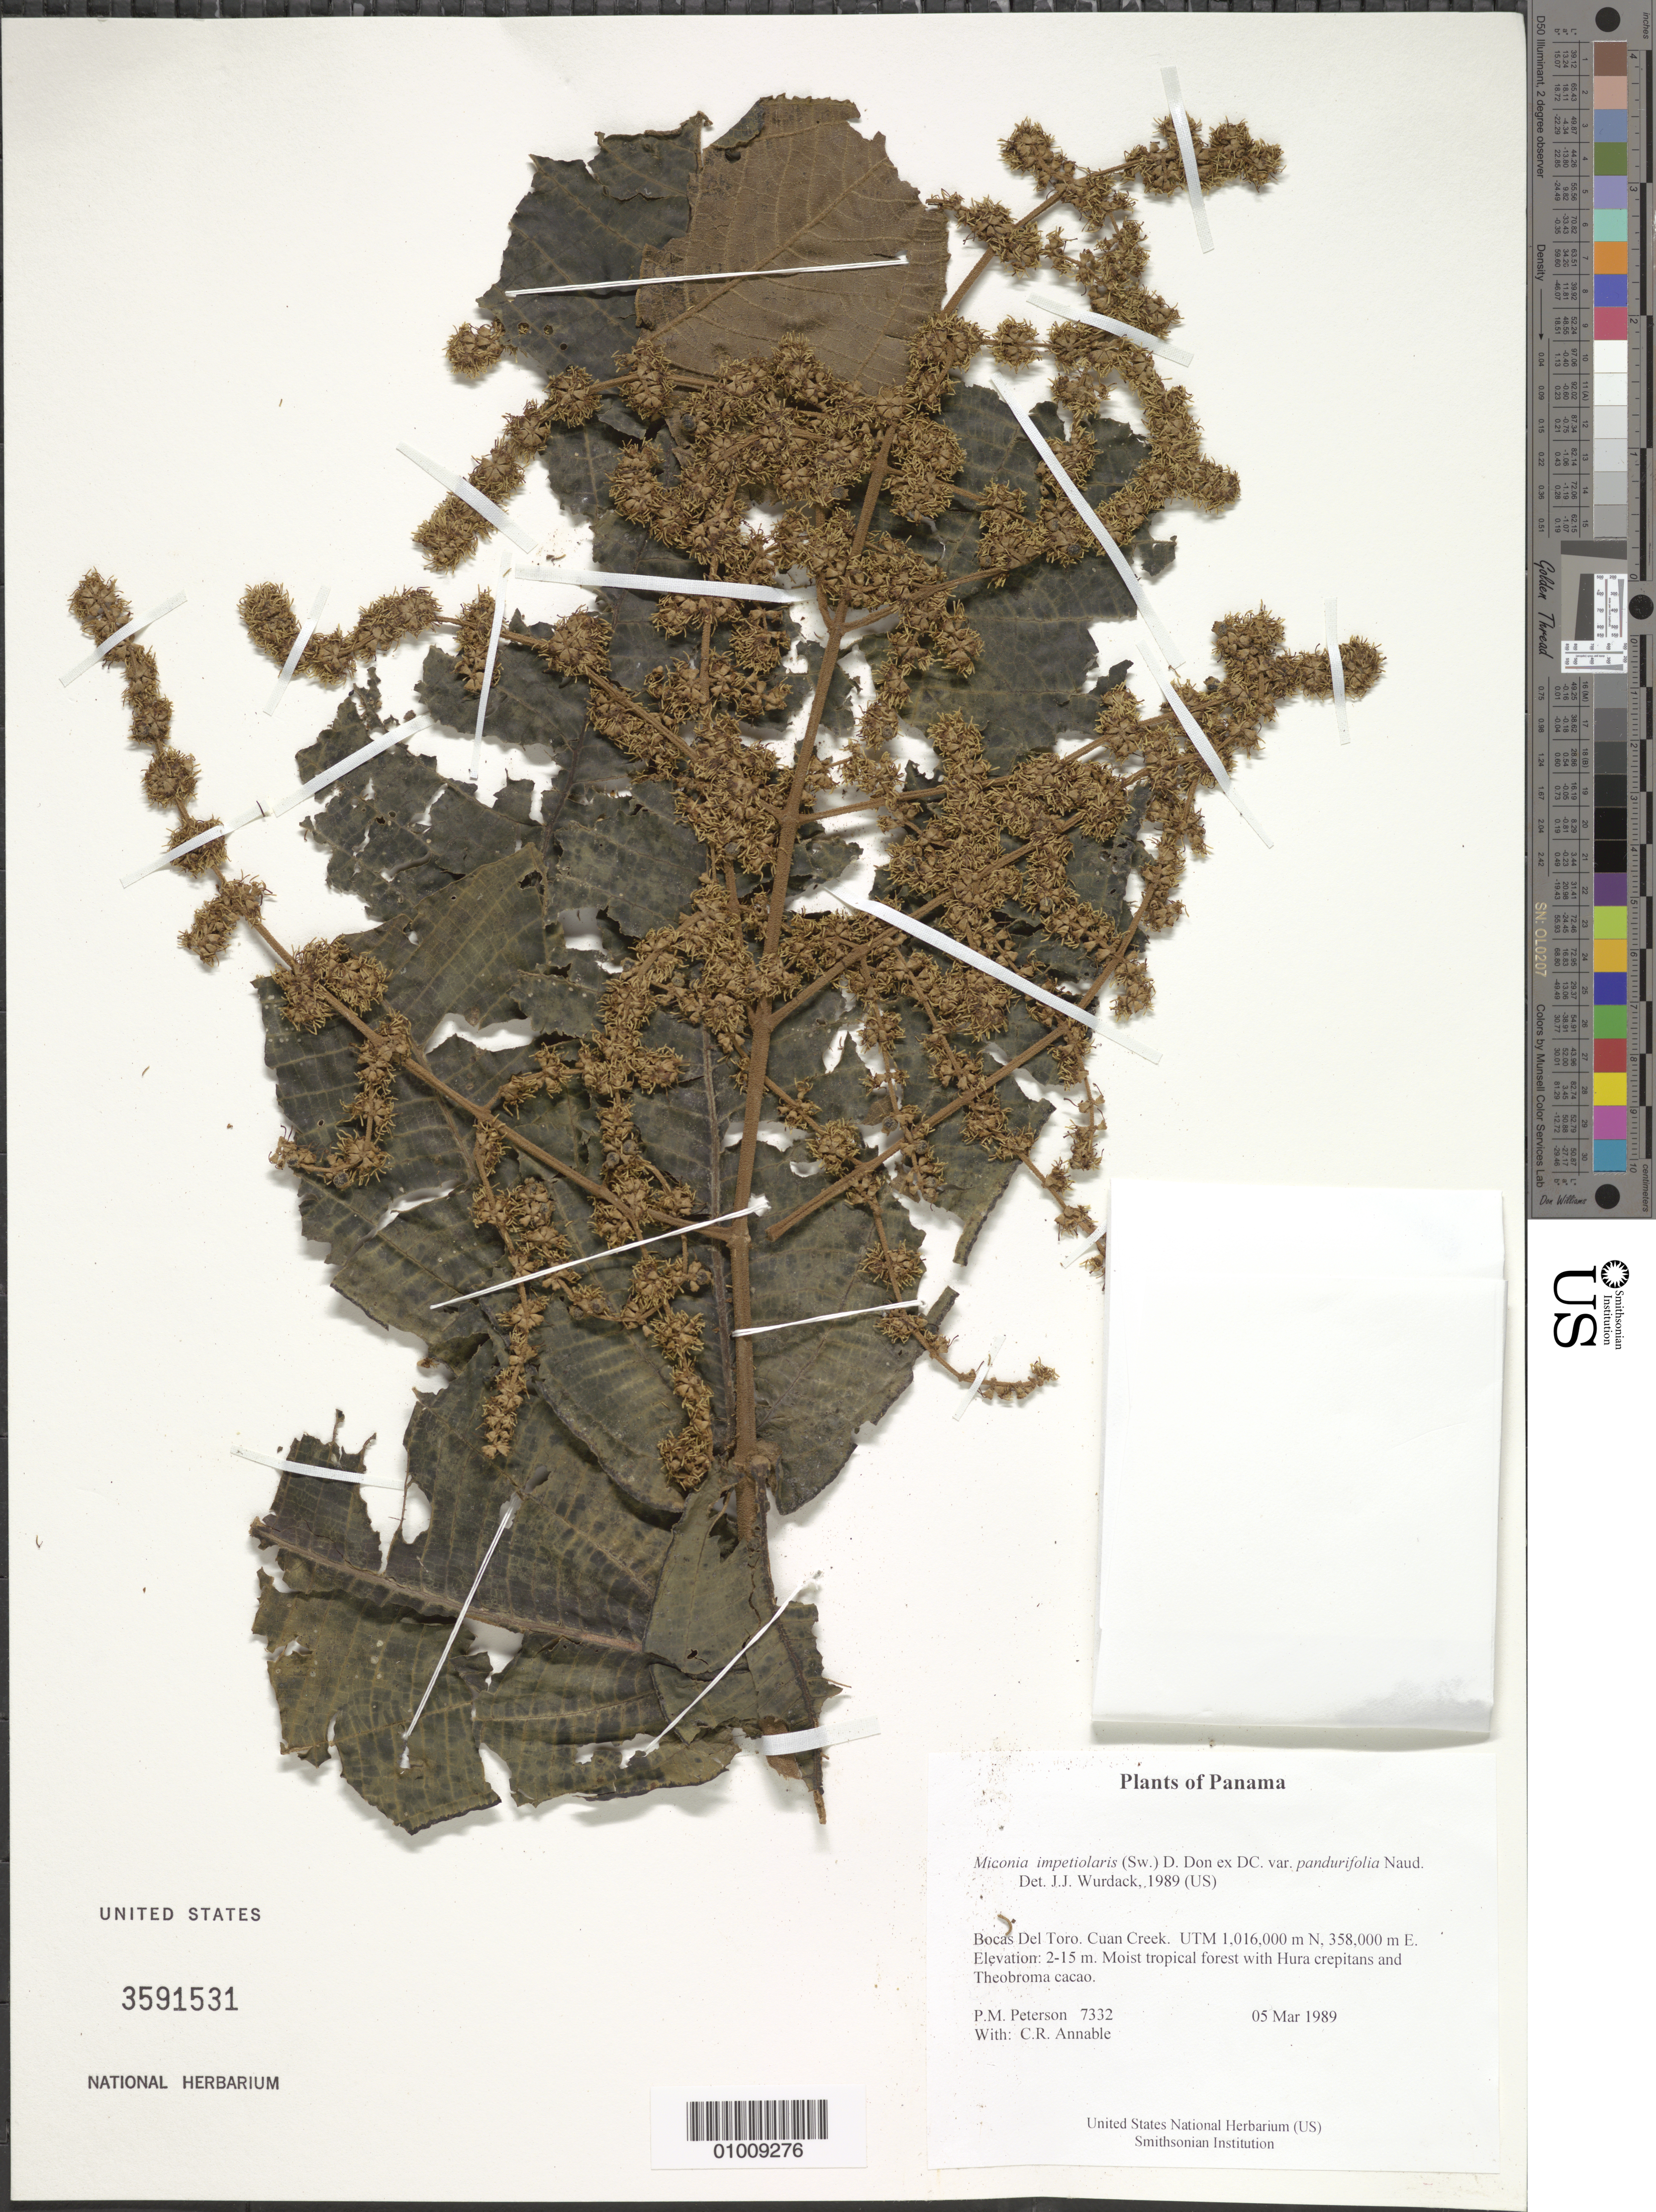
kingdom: Plantae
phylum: Tracheophyta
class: Magnoliopsida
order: Myrtales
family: Melastomataceae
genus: Miconia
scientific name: Miconia impetiolaris var. pandurifolia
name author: Naudin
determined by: Wurdack, Kenneth J., (US), Smithsonian Institution - National Museum of Natural History (UNITED STATES)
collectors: P. M. Peterson & C. R. Annable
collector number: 07332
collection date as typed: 05 Mar 1989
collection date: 1989-03-05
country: Panama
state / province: Bocas del Toro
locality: Cuan Creek. UTM 1,016,000 m N, 358,000 m E.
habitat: Moist tropical forest with Hura crepitans and Theobroma cacao.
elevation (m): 2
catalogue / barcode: US 3591531